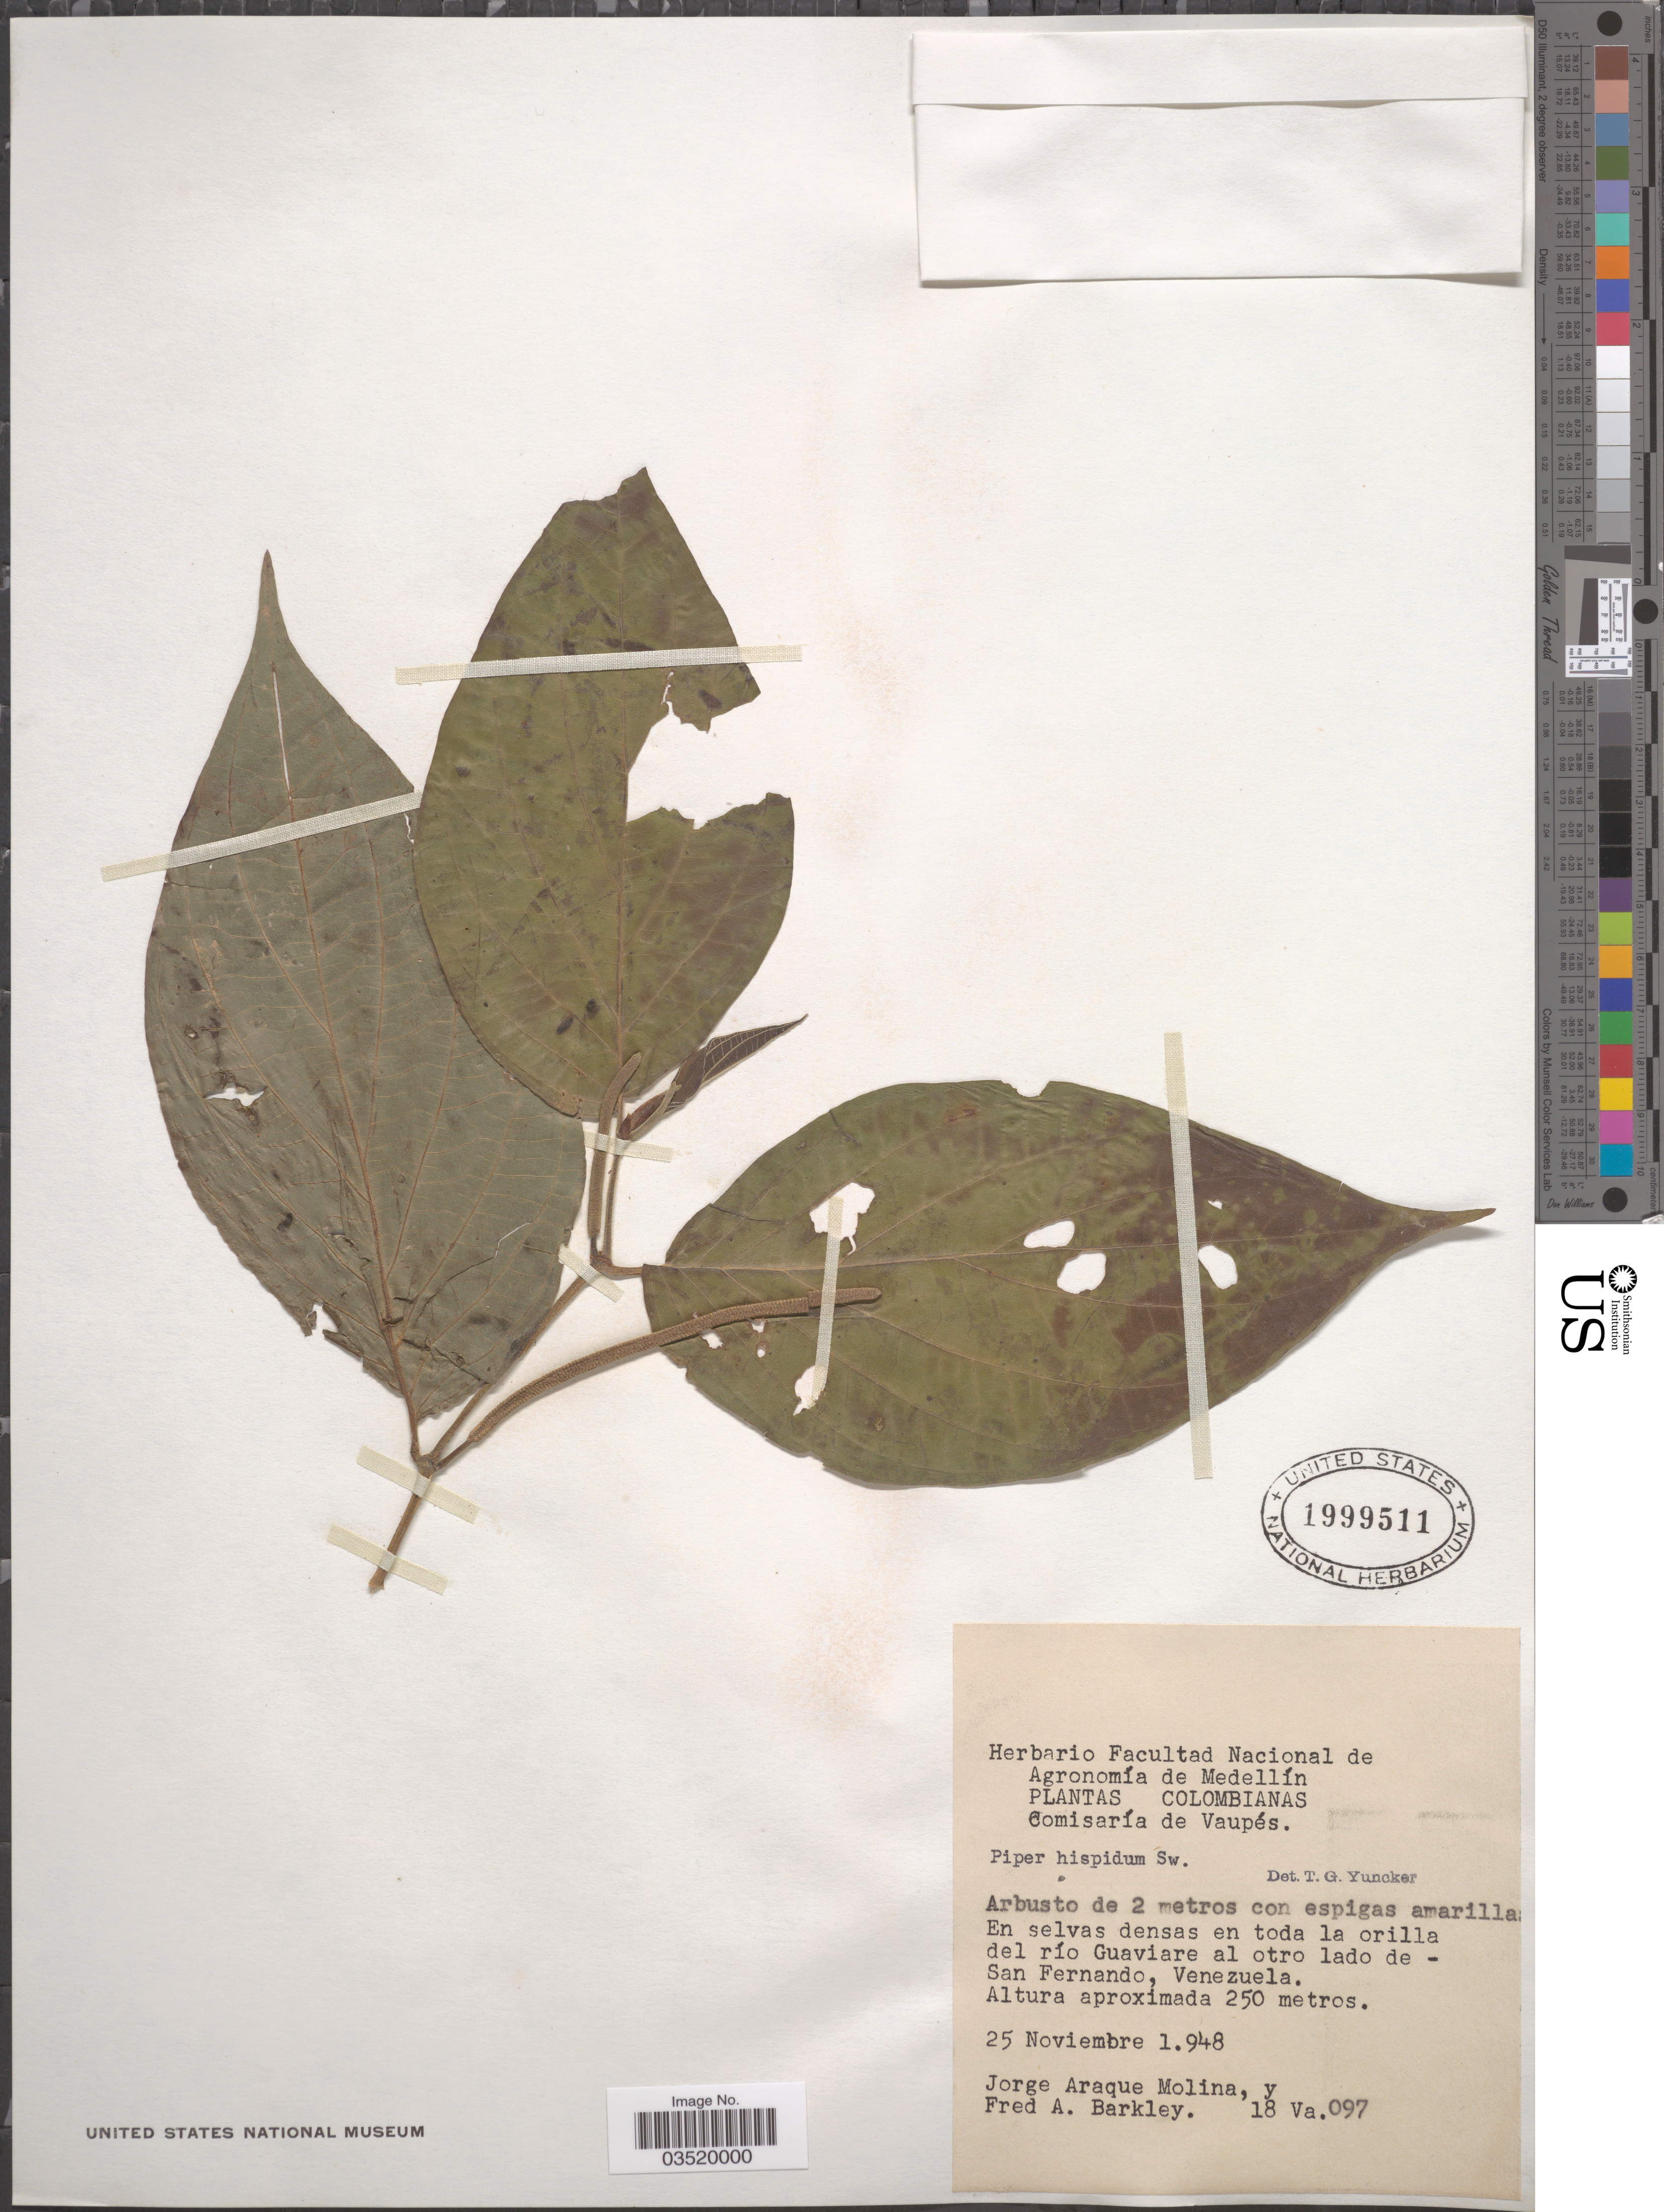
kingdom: Plantae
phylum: Tracheophyta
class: Magnoliopsida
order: Piperales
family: Piperaceae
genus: Piper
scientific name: Piper hispidum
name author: Sw.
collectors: J. A. Molina & F. A. Barkley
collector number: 18Va097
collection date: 1948-11-25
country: Colombia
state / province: Vaupés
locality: Comisaría de Vaupés. En selvas densas en toda la orilla del río Guaviare al otro lado de - San Fernando, Venezuela.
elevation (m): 250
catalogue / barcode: US 1999511